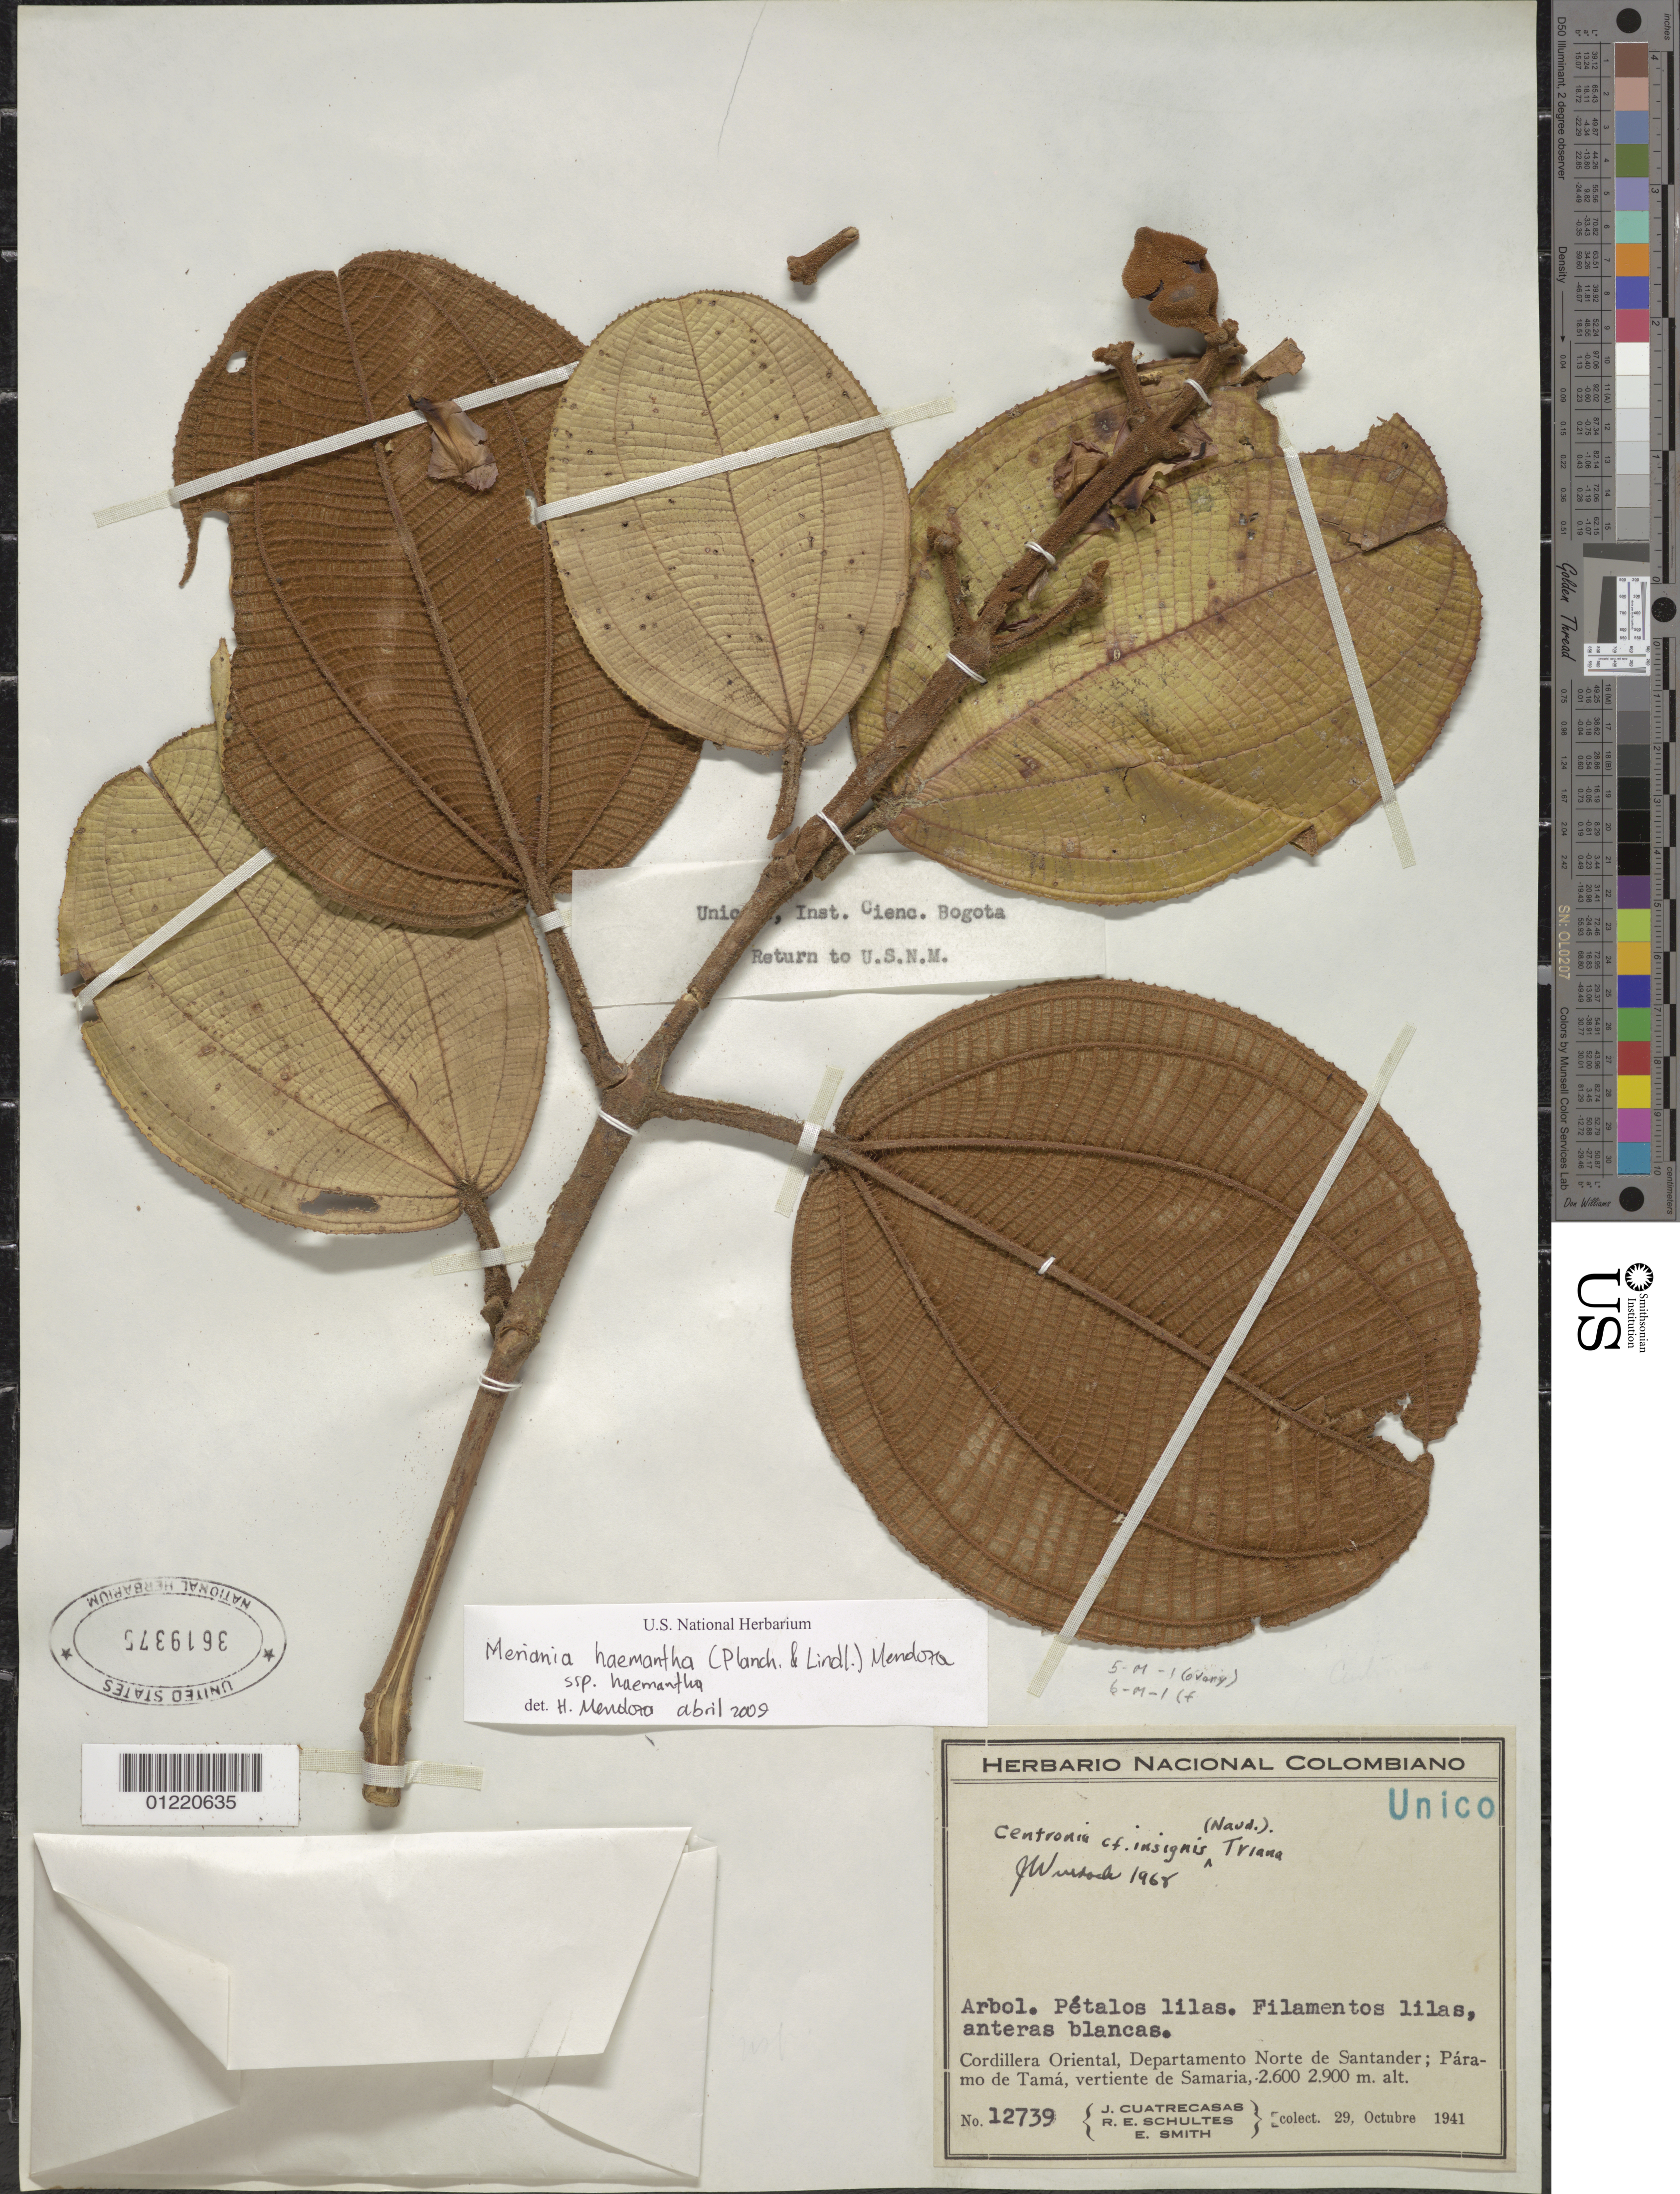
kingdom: Plantae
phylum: Tracheophyta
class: Magnoliopsida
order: Myrtales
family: Melastomataceae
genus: Meriania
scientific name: Meriania haemantha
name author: (Planch. & Lindl.) Humberto Mend. & Fern. Alonso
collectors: J. Cuatrecasas, R. E. Schultes & C. E. Smith Jr.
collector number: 12739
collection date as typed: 29 Oct 1941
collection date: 1941-10-29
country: Colombia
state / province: Norte de Santander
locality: Cordillera Oriental, Paramo de Tama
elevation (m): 2600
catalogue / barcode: US 3619375